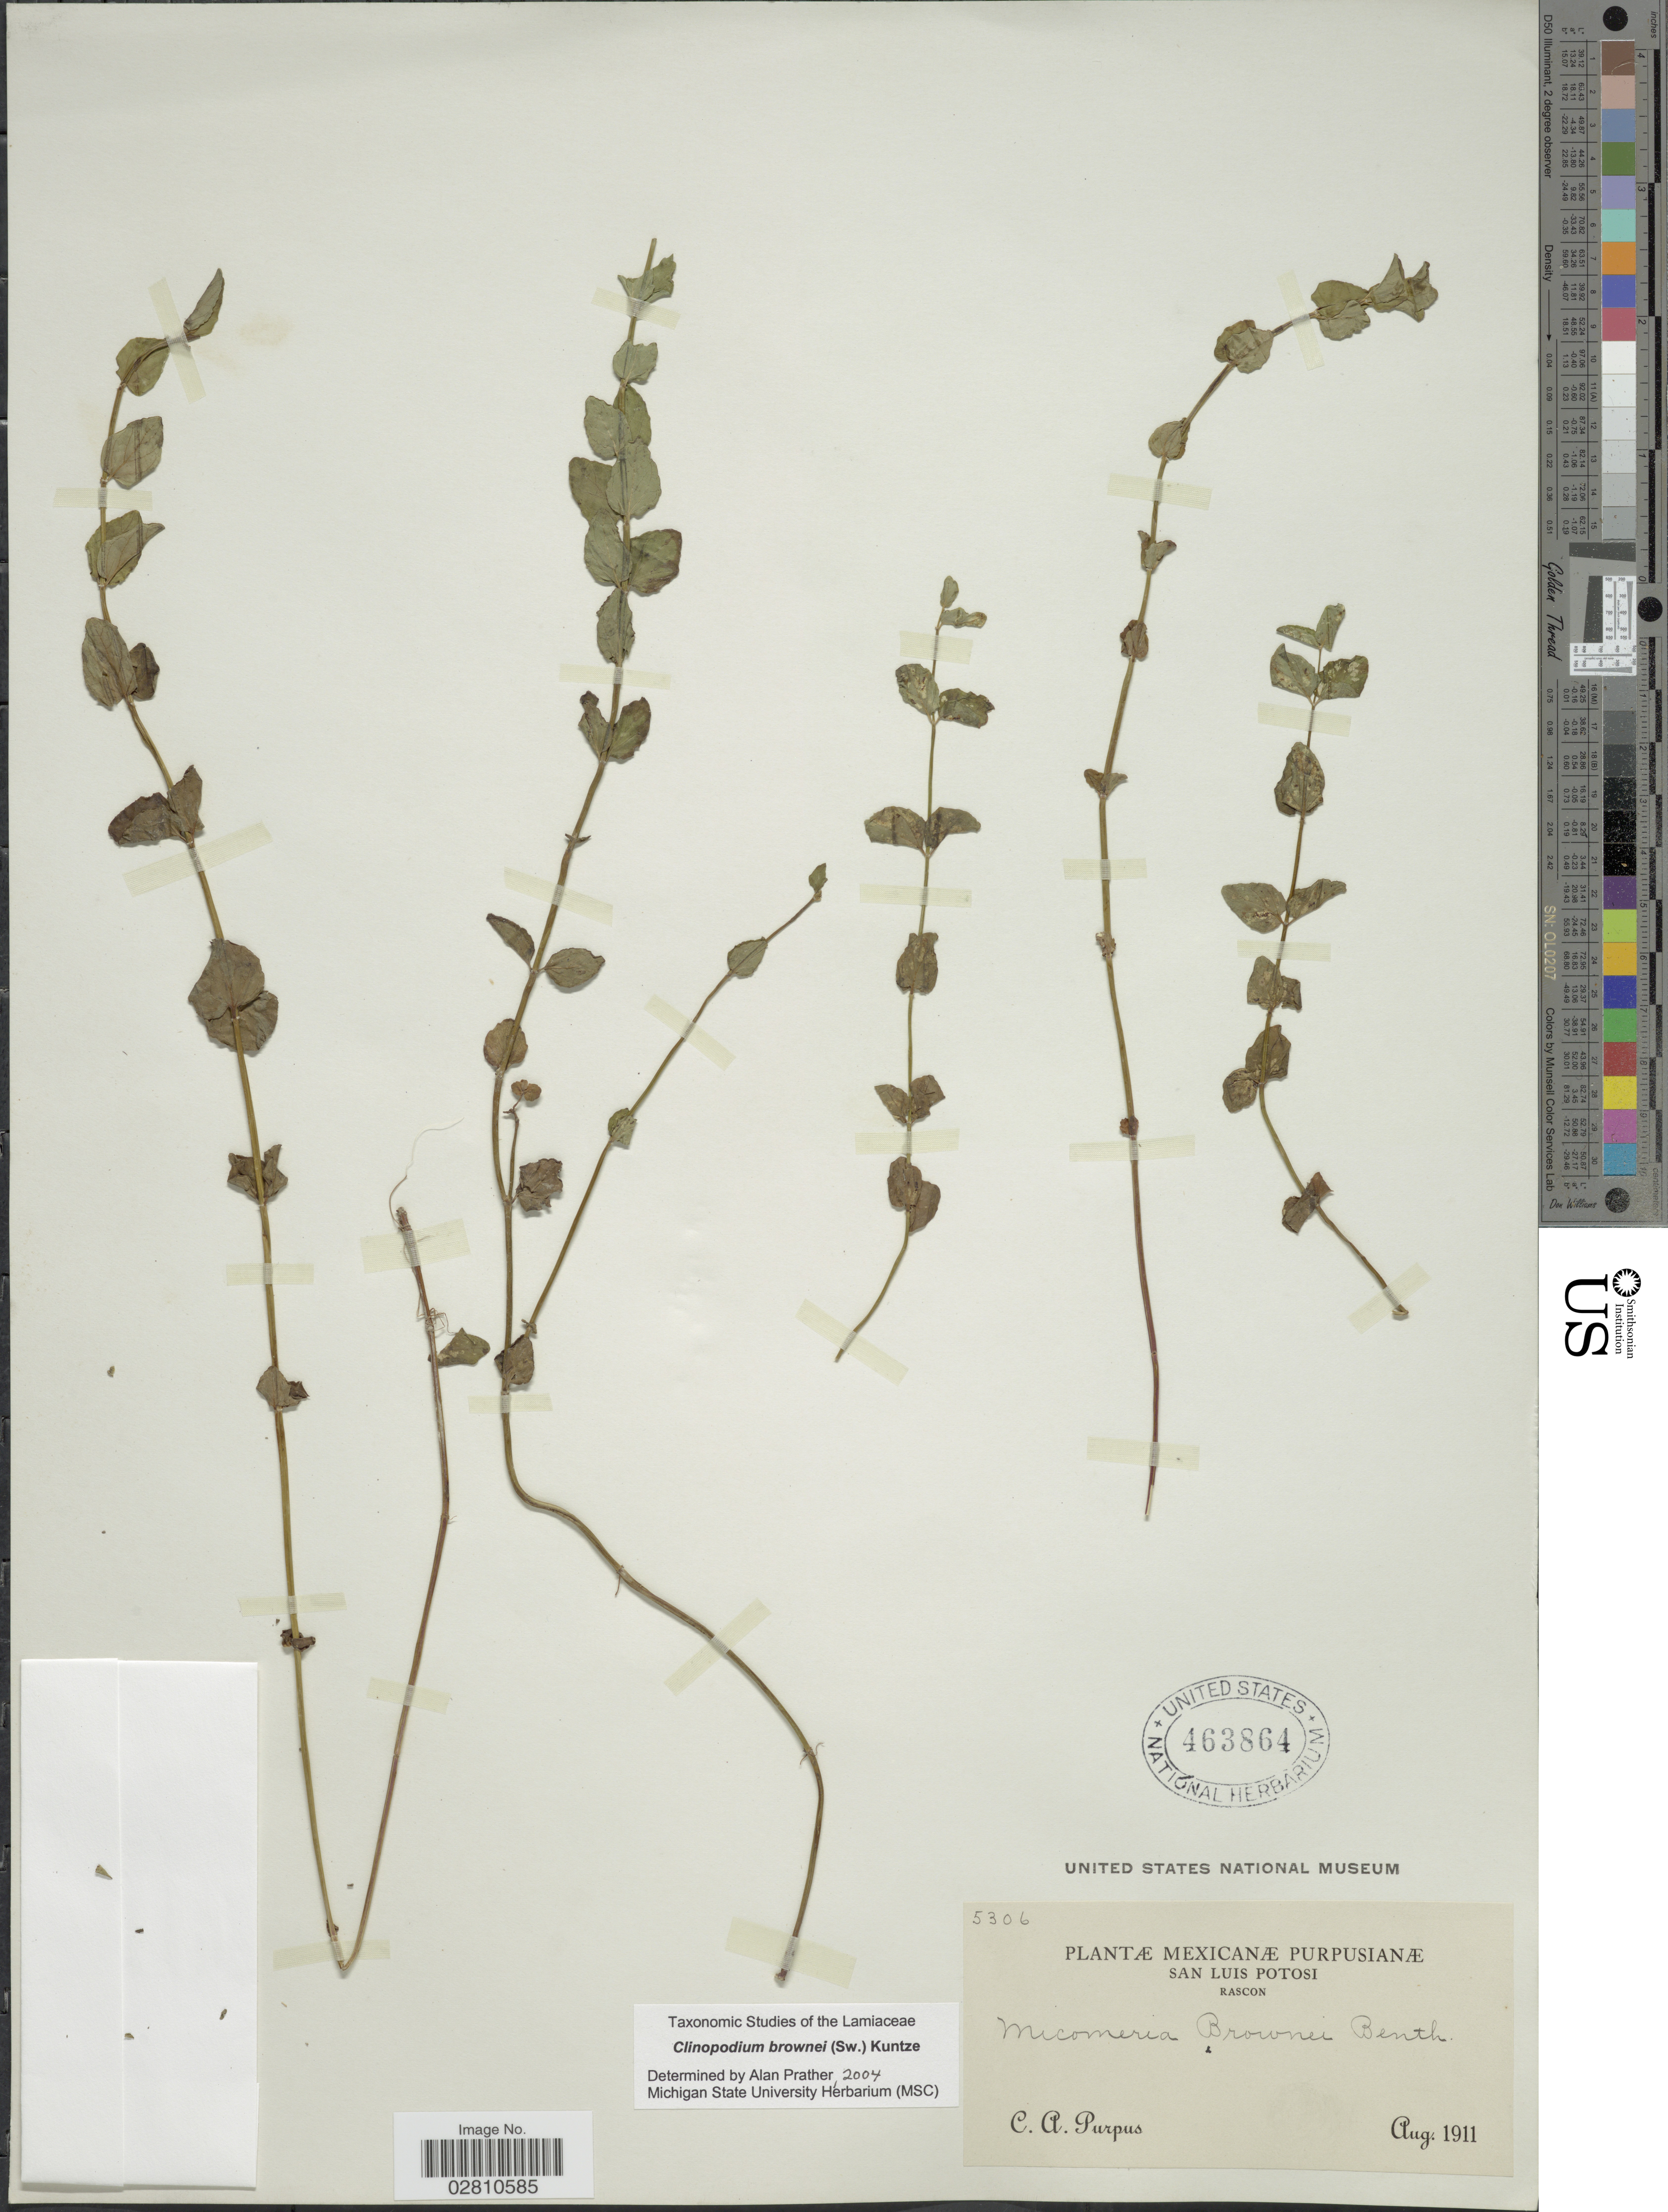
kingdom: Plantae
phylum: Tracheophyta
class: Magnoliopsida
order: Lamiales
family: Lamiaceae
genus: Clinopodium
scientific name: Clinopodium brownei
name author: (Sw.) Kuntze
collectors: C. A. Purpus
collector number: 5306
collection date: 1911-08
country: Mexico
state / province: San Luis Potosí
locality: Rascon.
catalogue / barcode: US 463864